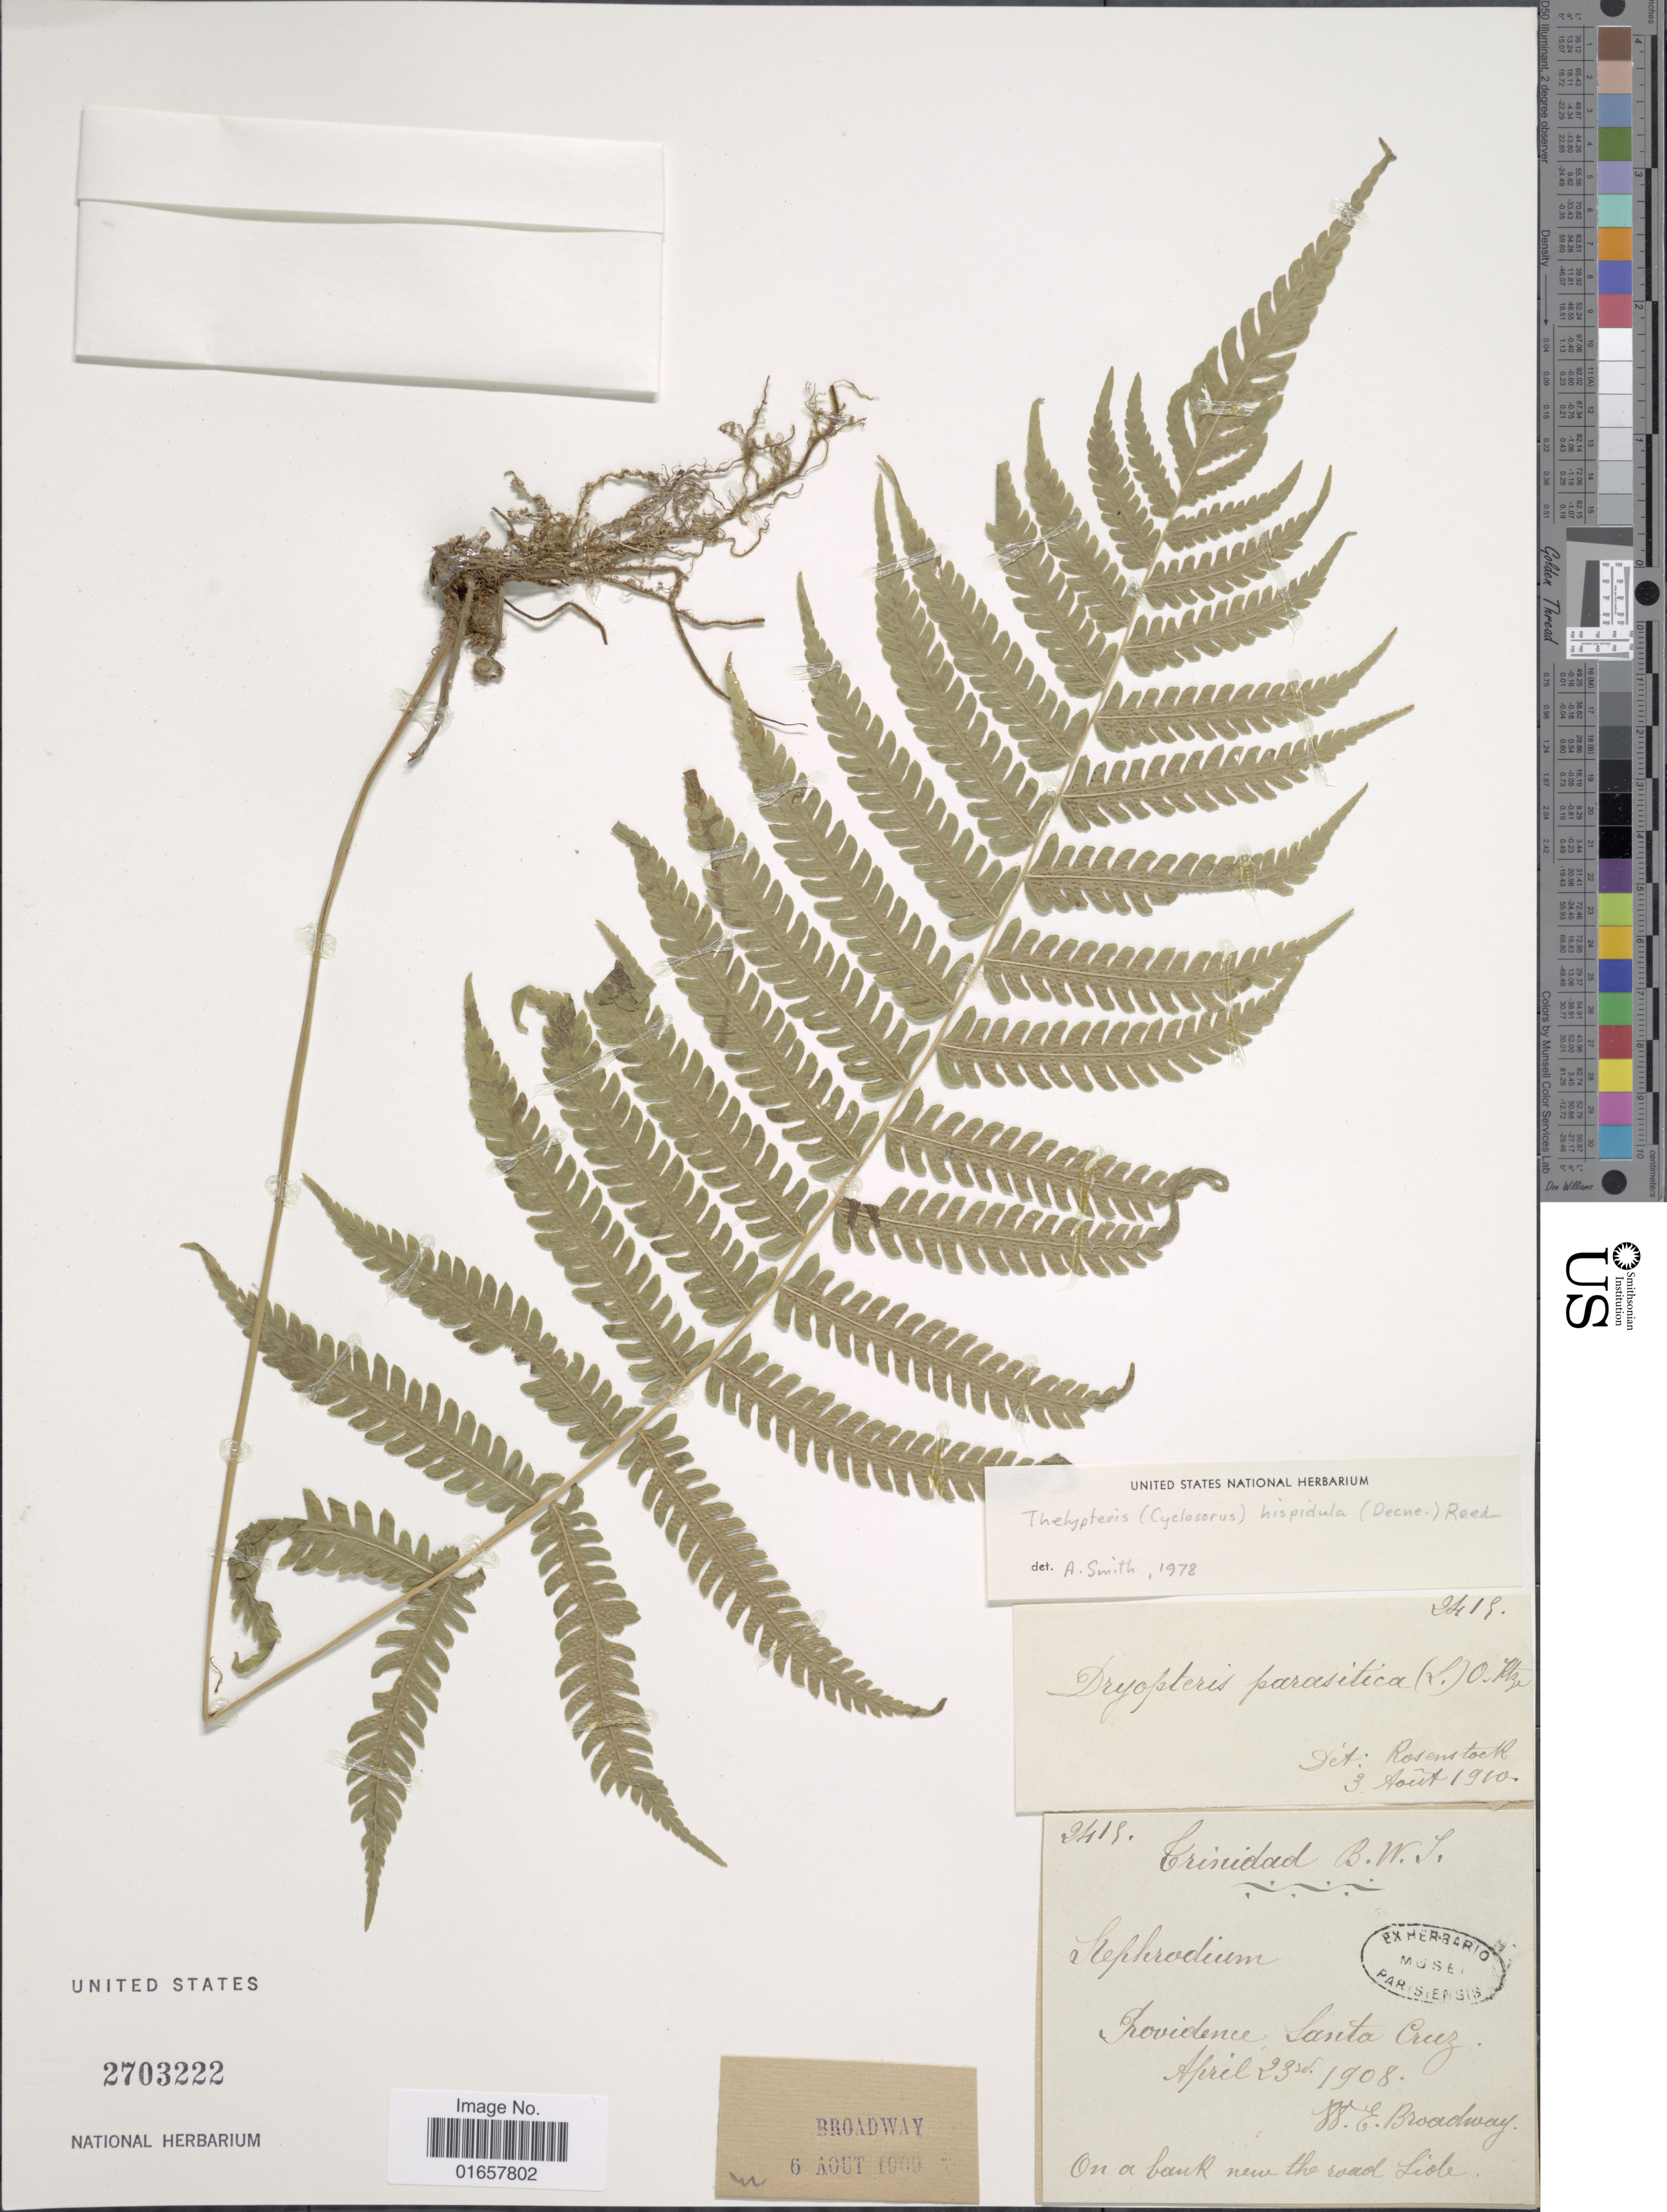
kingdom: Plantae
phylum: Tracheophyta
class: Polypodiopsida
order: Polypodiales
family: Thelypteridaceae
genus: Christella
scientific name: Christella hispidula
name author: (Decne.) Holttum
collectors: W. E. Broadway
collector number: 2415*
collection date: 1908-04-23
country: Trinidad and Tobago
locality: Trinidad, B.W.I., Providence Santa Cruz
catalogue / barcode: US 2703222